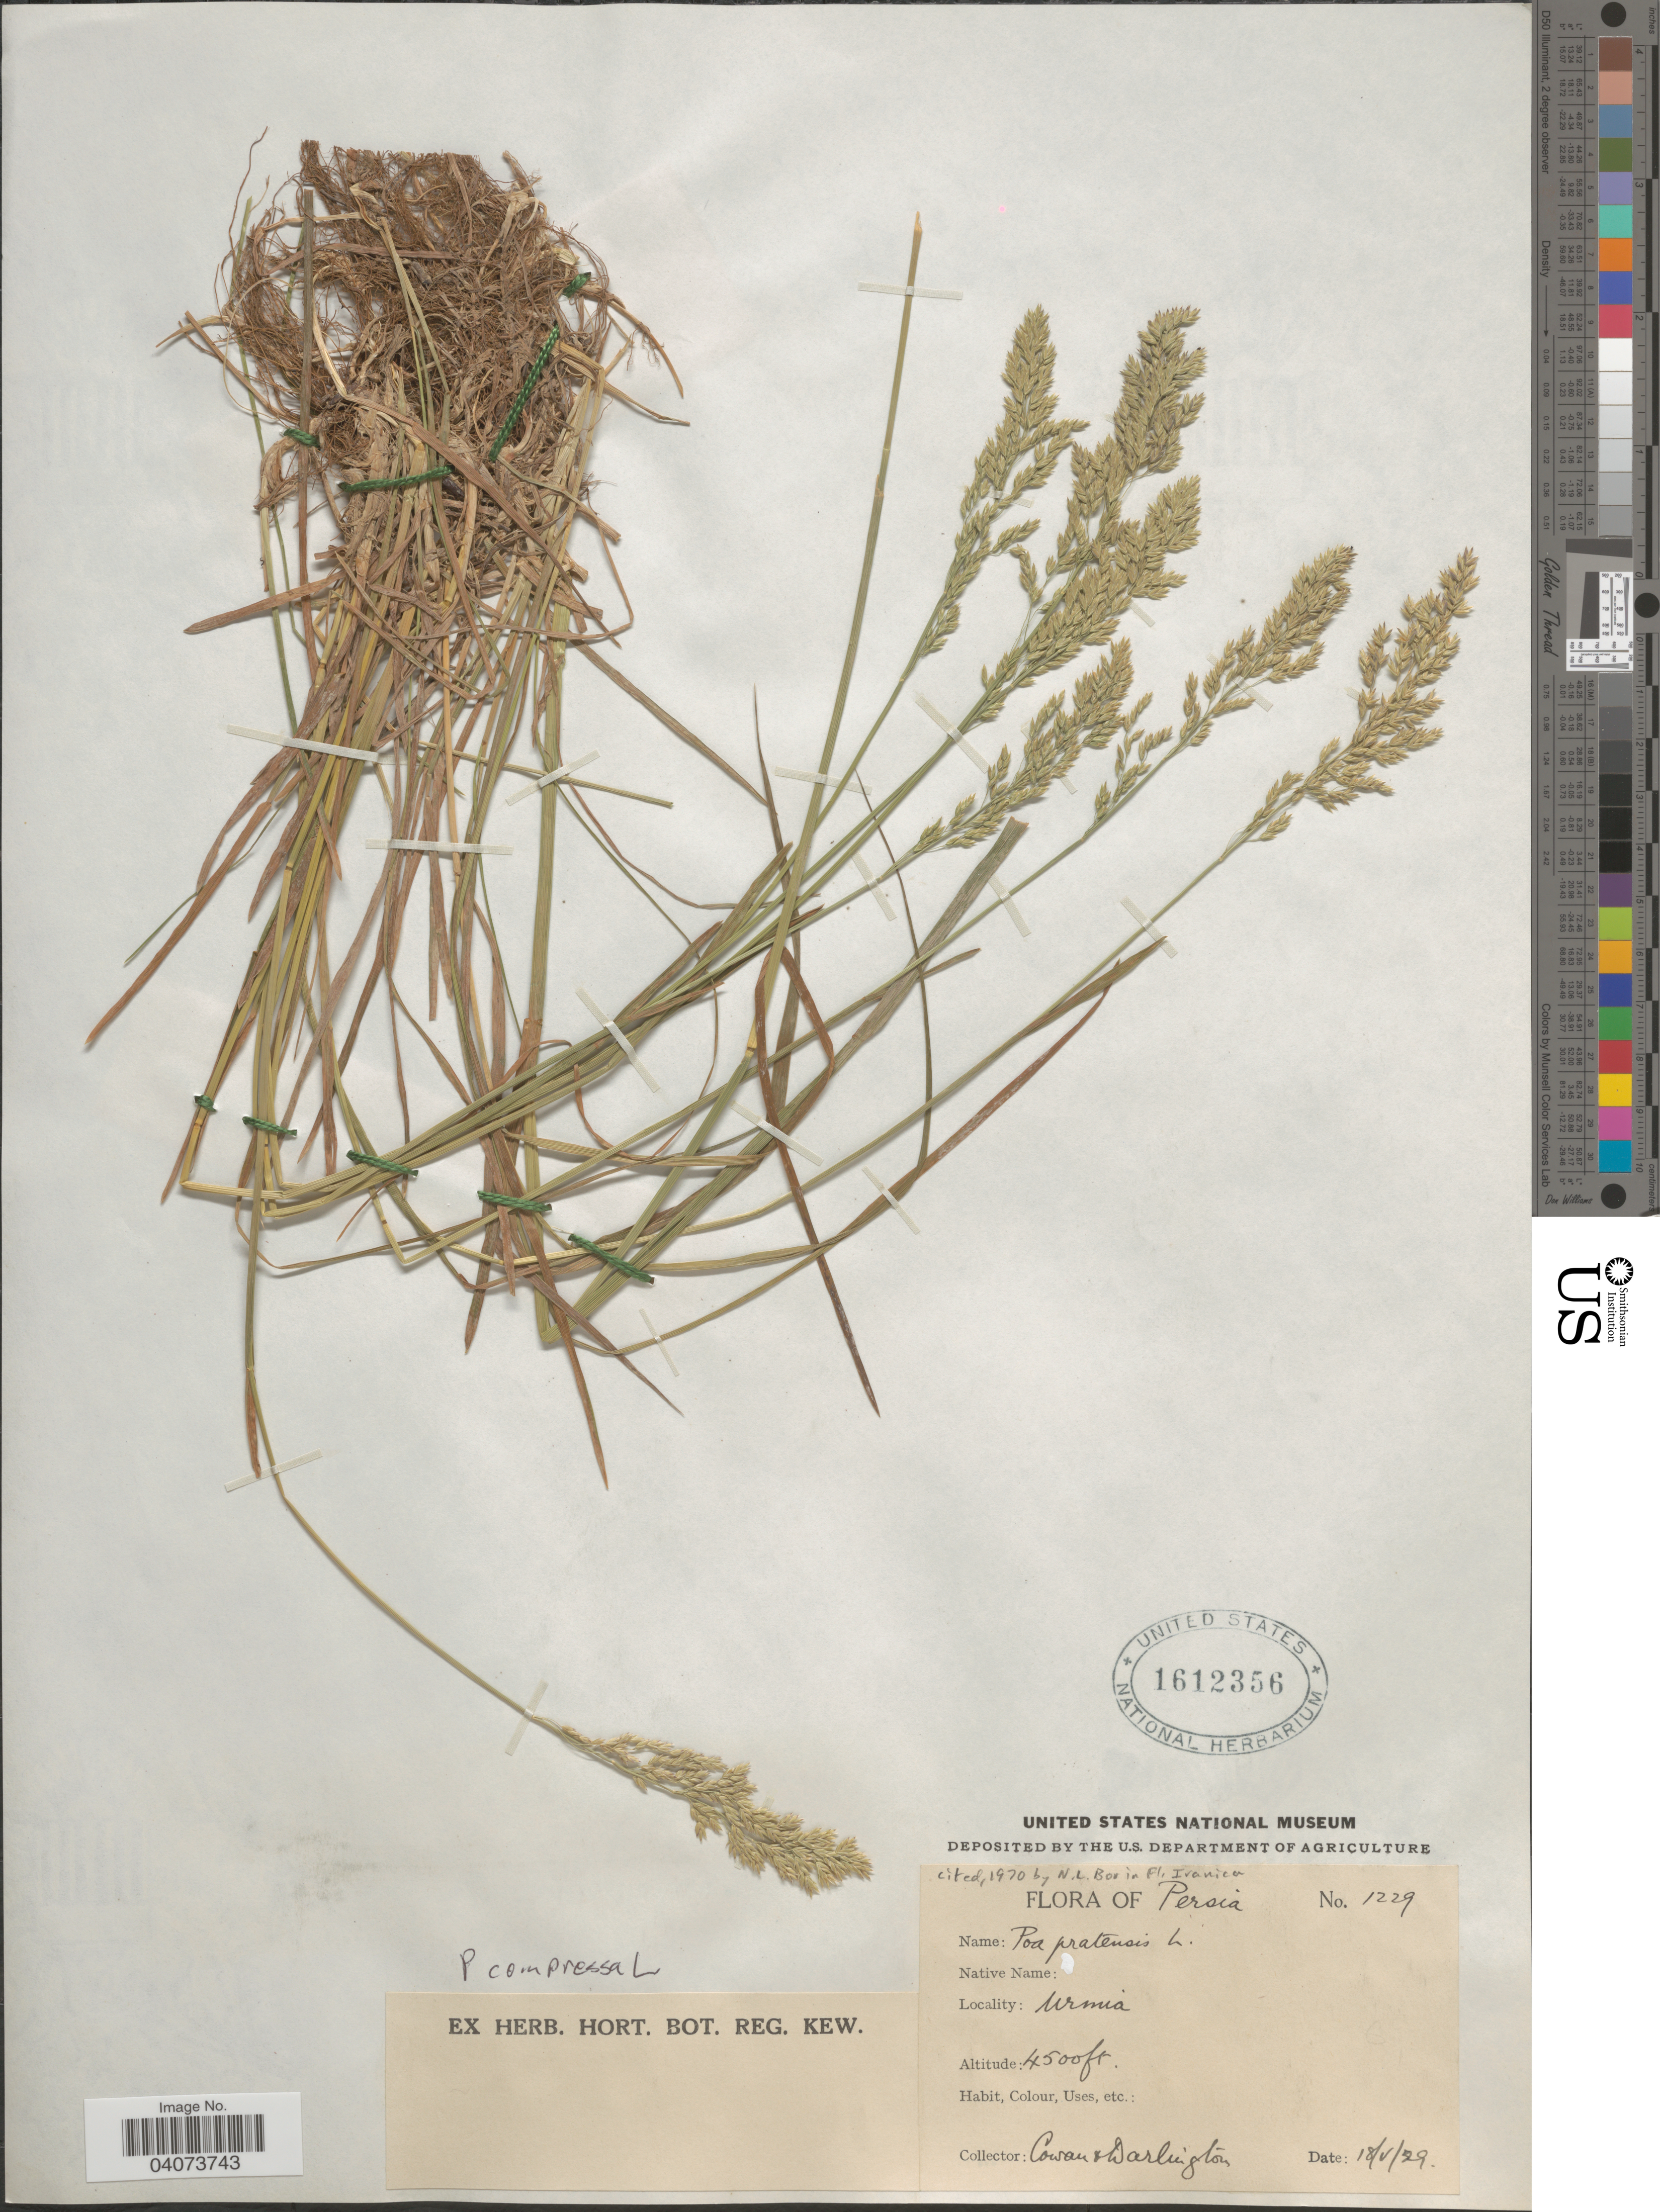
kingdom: Plantae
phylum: Tracheophyta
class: Liliopsida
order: Poales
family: Poaceae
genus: Poa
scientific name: Poa pratensis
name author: L.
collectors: Cowan & Darlington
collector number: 1229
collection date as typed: Transcribed d/m/y: 18/5/29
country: Iran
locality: Persia. Urmia.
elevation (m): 1372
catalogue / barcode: US 1612356